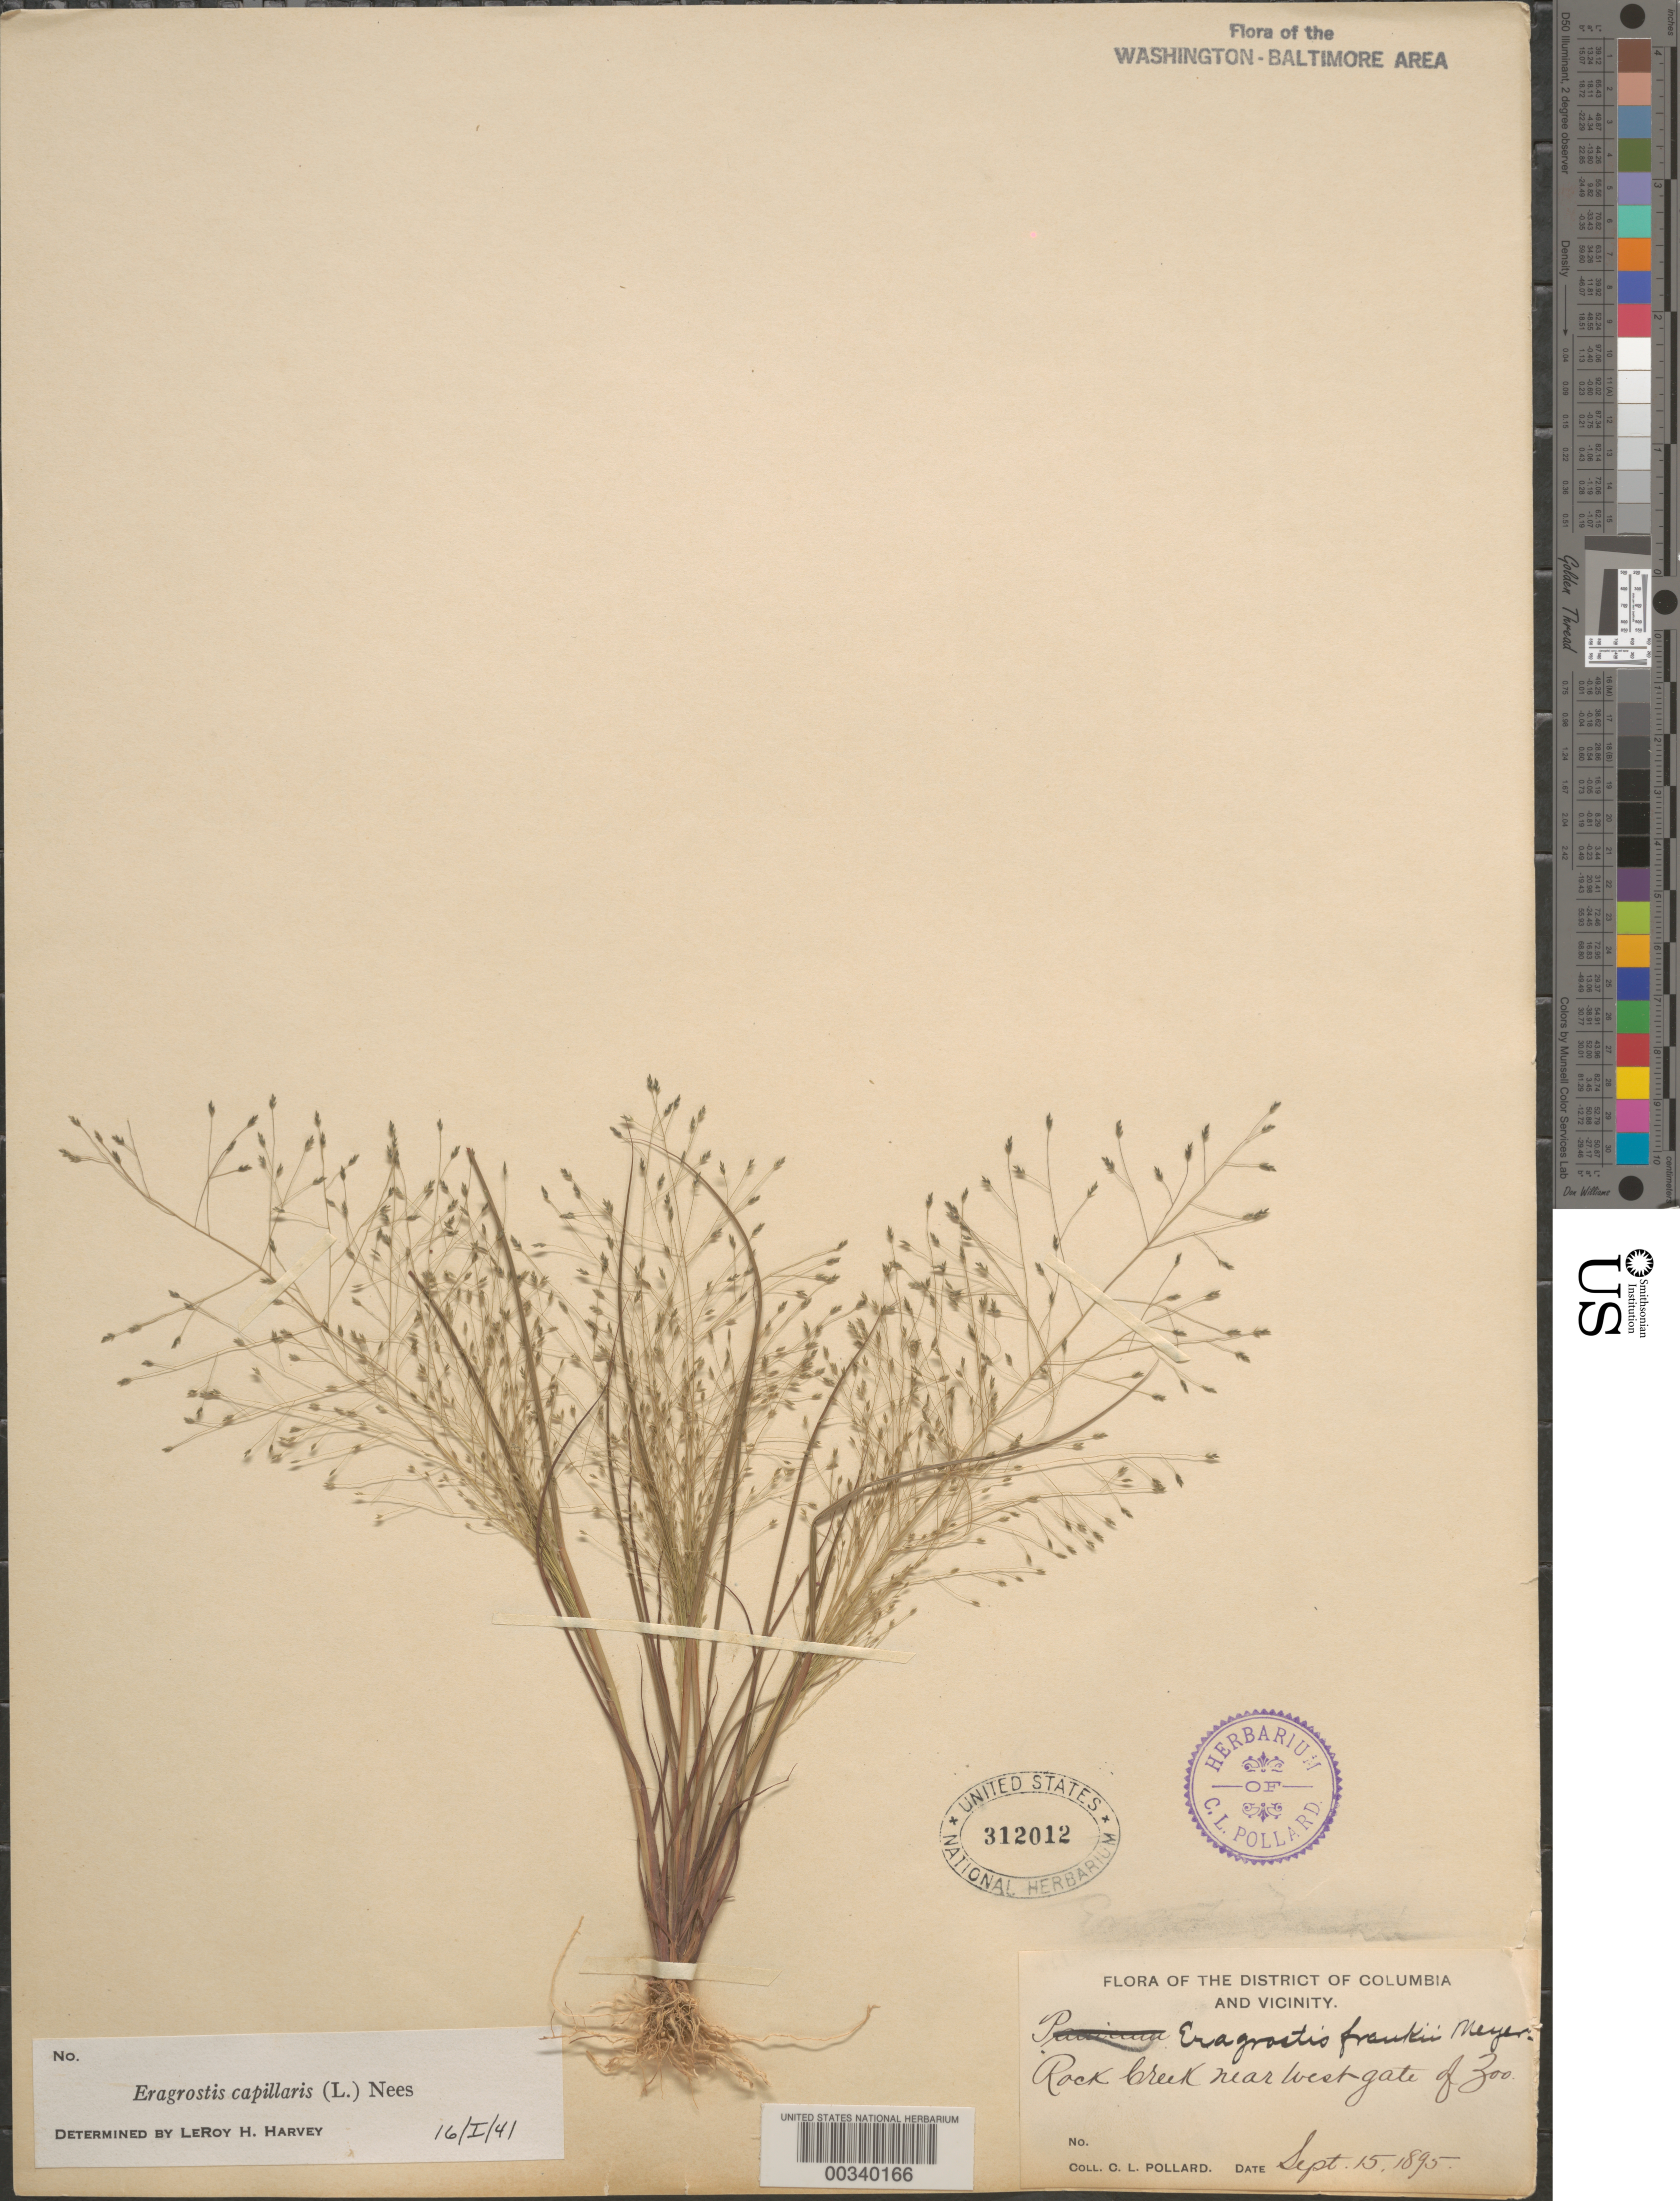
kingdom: Plantae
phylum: Tracheophyta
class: Liliopsida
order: Poales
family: Poaceae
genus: Eragrostis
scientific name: Eragrostis capillaris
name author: (L.) Nees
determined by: Harvey, L. H.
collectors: C. L. Pollard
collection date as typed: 15 Sep 1895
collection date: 1895-09-15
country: United States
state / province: District of Columbia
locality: Rock Creek near west gate of Zoo Rock Creek Park and Vicinity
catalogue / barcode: US 312012